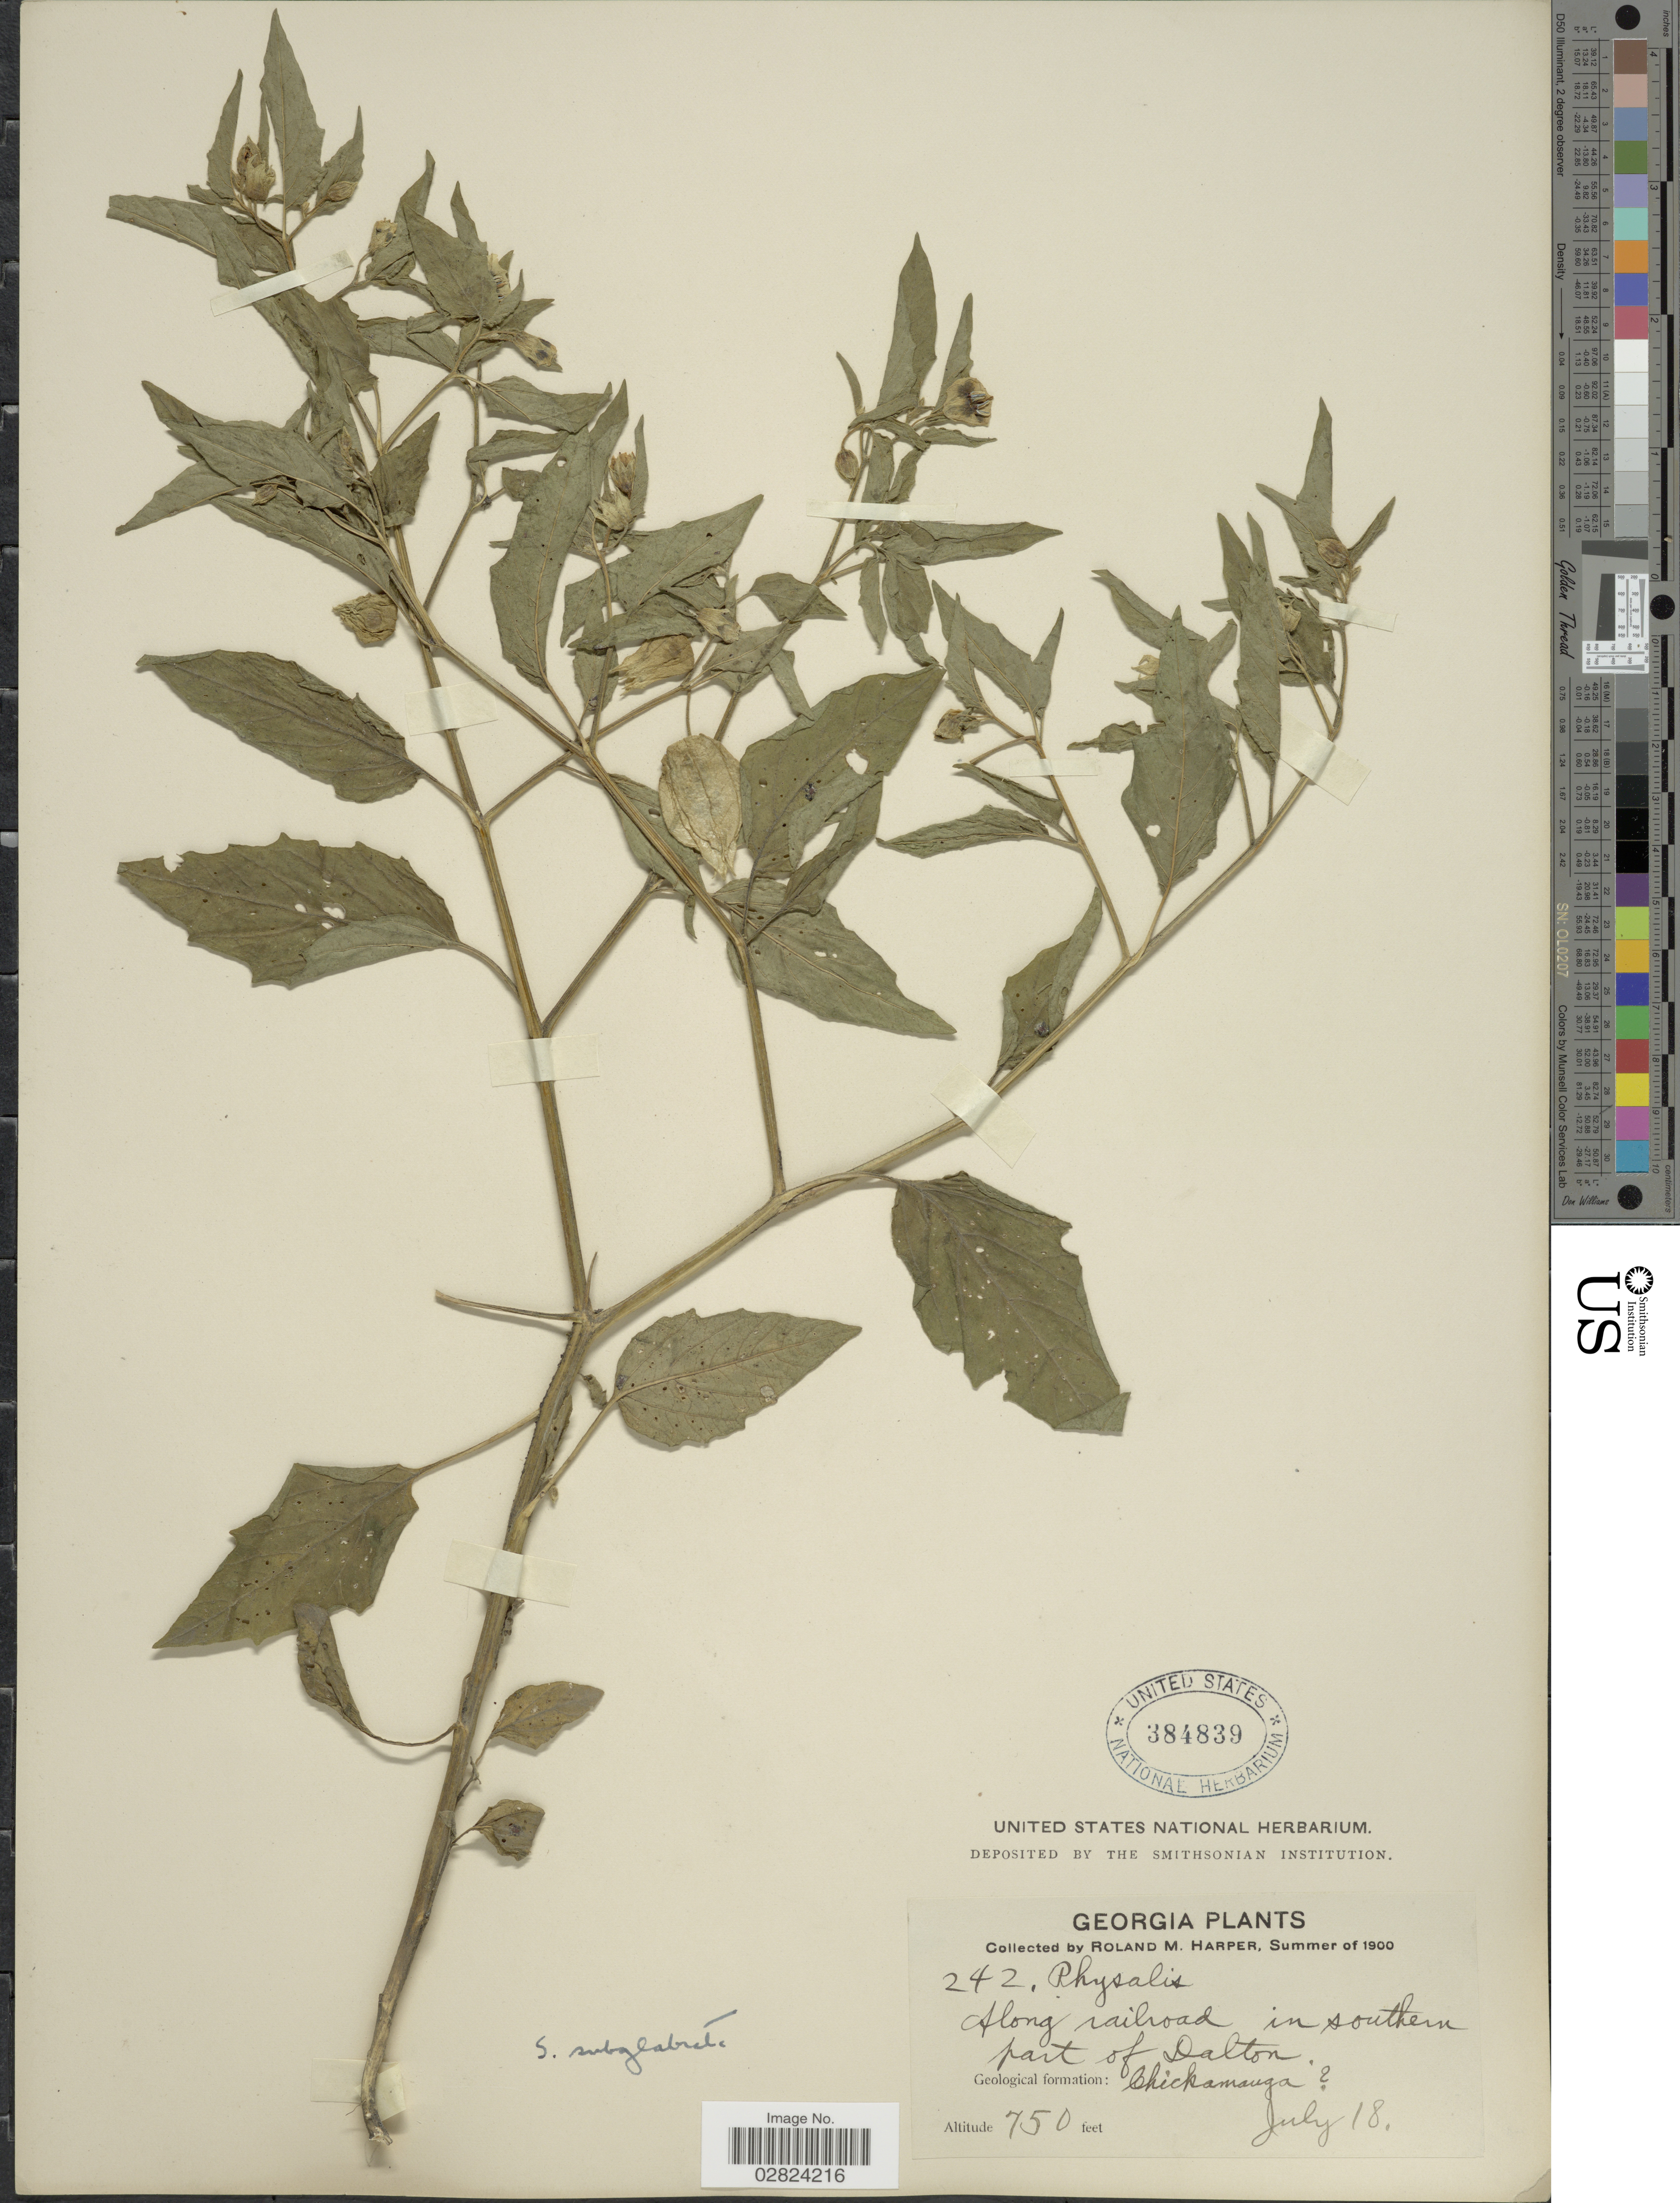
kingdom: Plantae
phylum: Tracheophyta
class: Magnoliopsida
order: Solanales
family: Solanaceae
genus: Physalis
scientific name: Physalis subglabrata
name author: Mack. & Bush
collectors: R. M. Harper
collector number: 242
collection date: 1900-07-18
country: United States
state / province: Georgia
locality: Along railroad in southern part of Dalton. Geological formation: Chickamauga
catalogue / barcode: US 384839